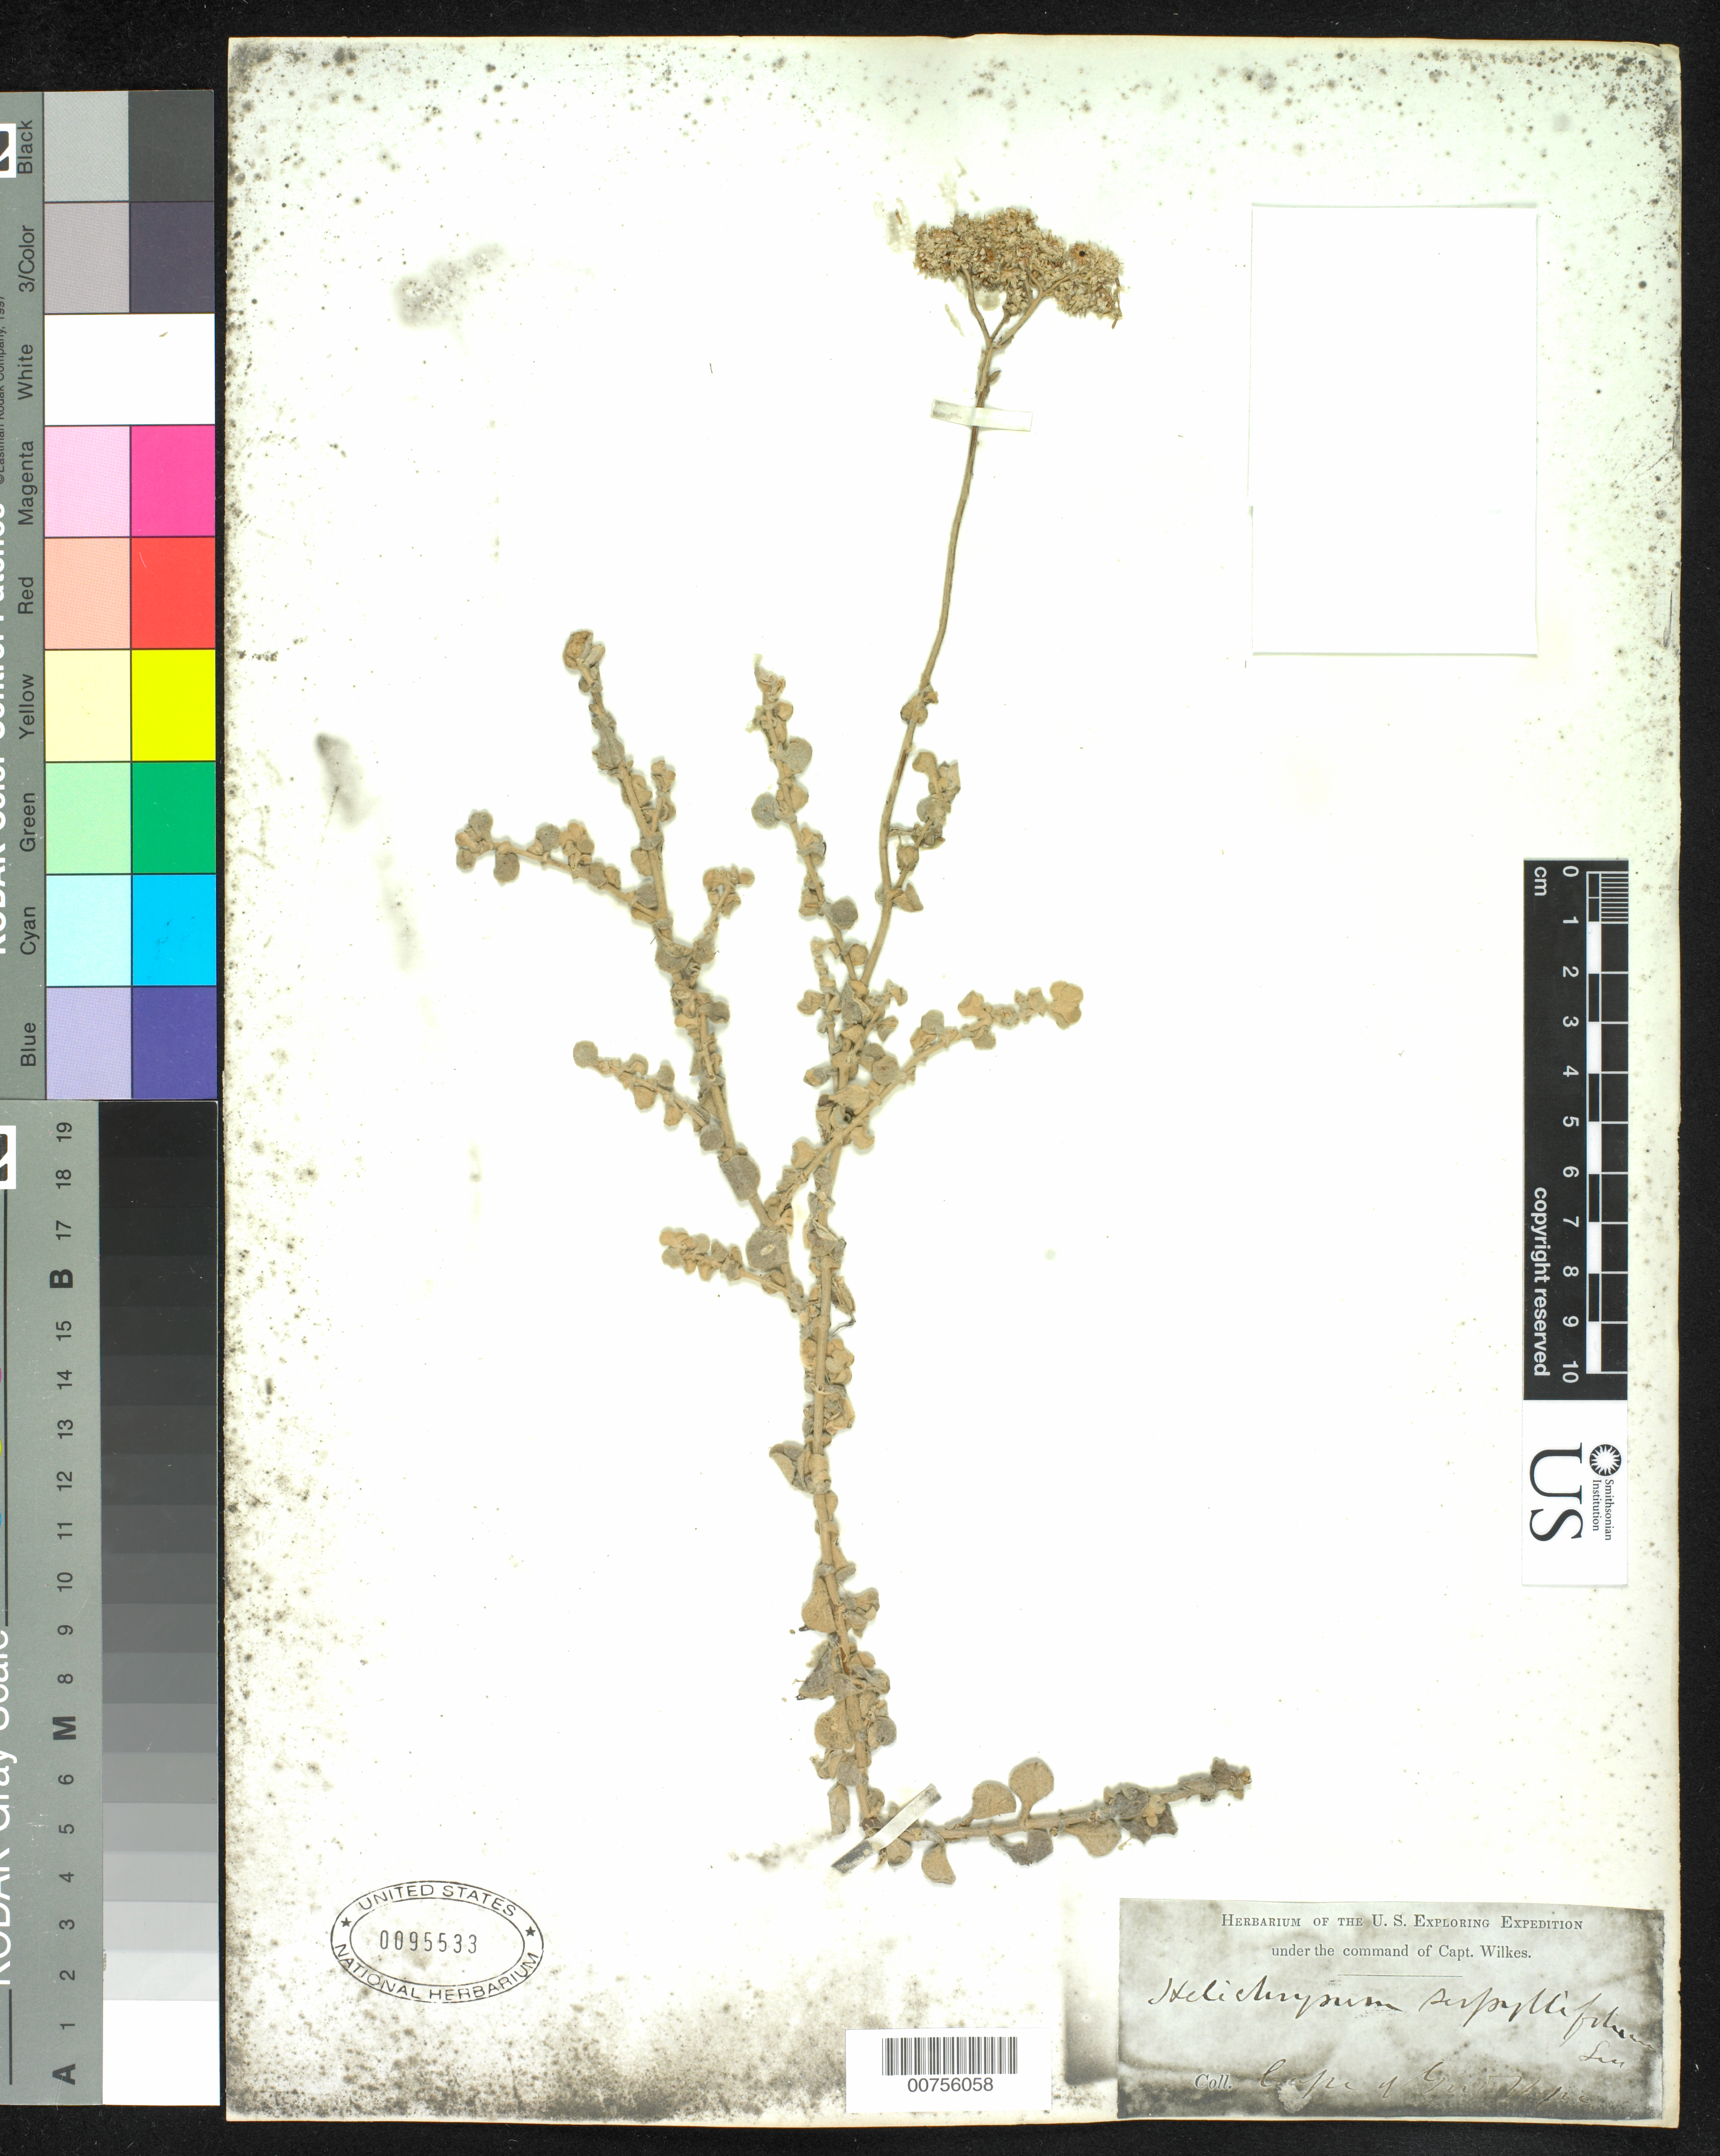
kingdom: Plantae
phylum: Tracheophyta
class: Magnoliopsida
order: Asterales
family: Asteraceae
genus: Helichrysum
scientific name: Helichrysum serpyllifolium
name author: Less.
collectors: Wilkes Explor. Exped.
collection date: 1838/1842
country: South Africa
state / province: Western Cape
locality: Cape of Good Hope. Cape Town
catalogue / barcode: US 95533